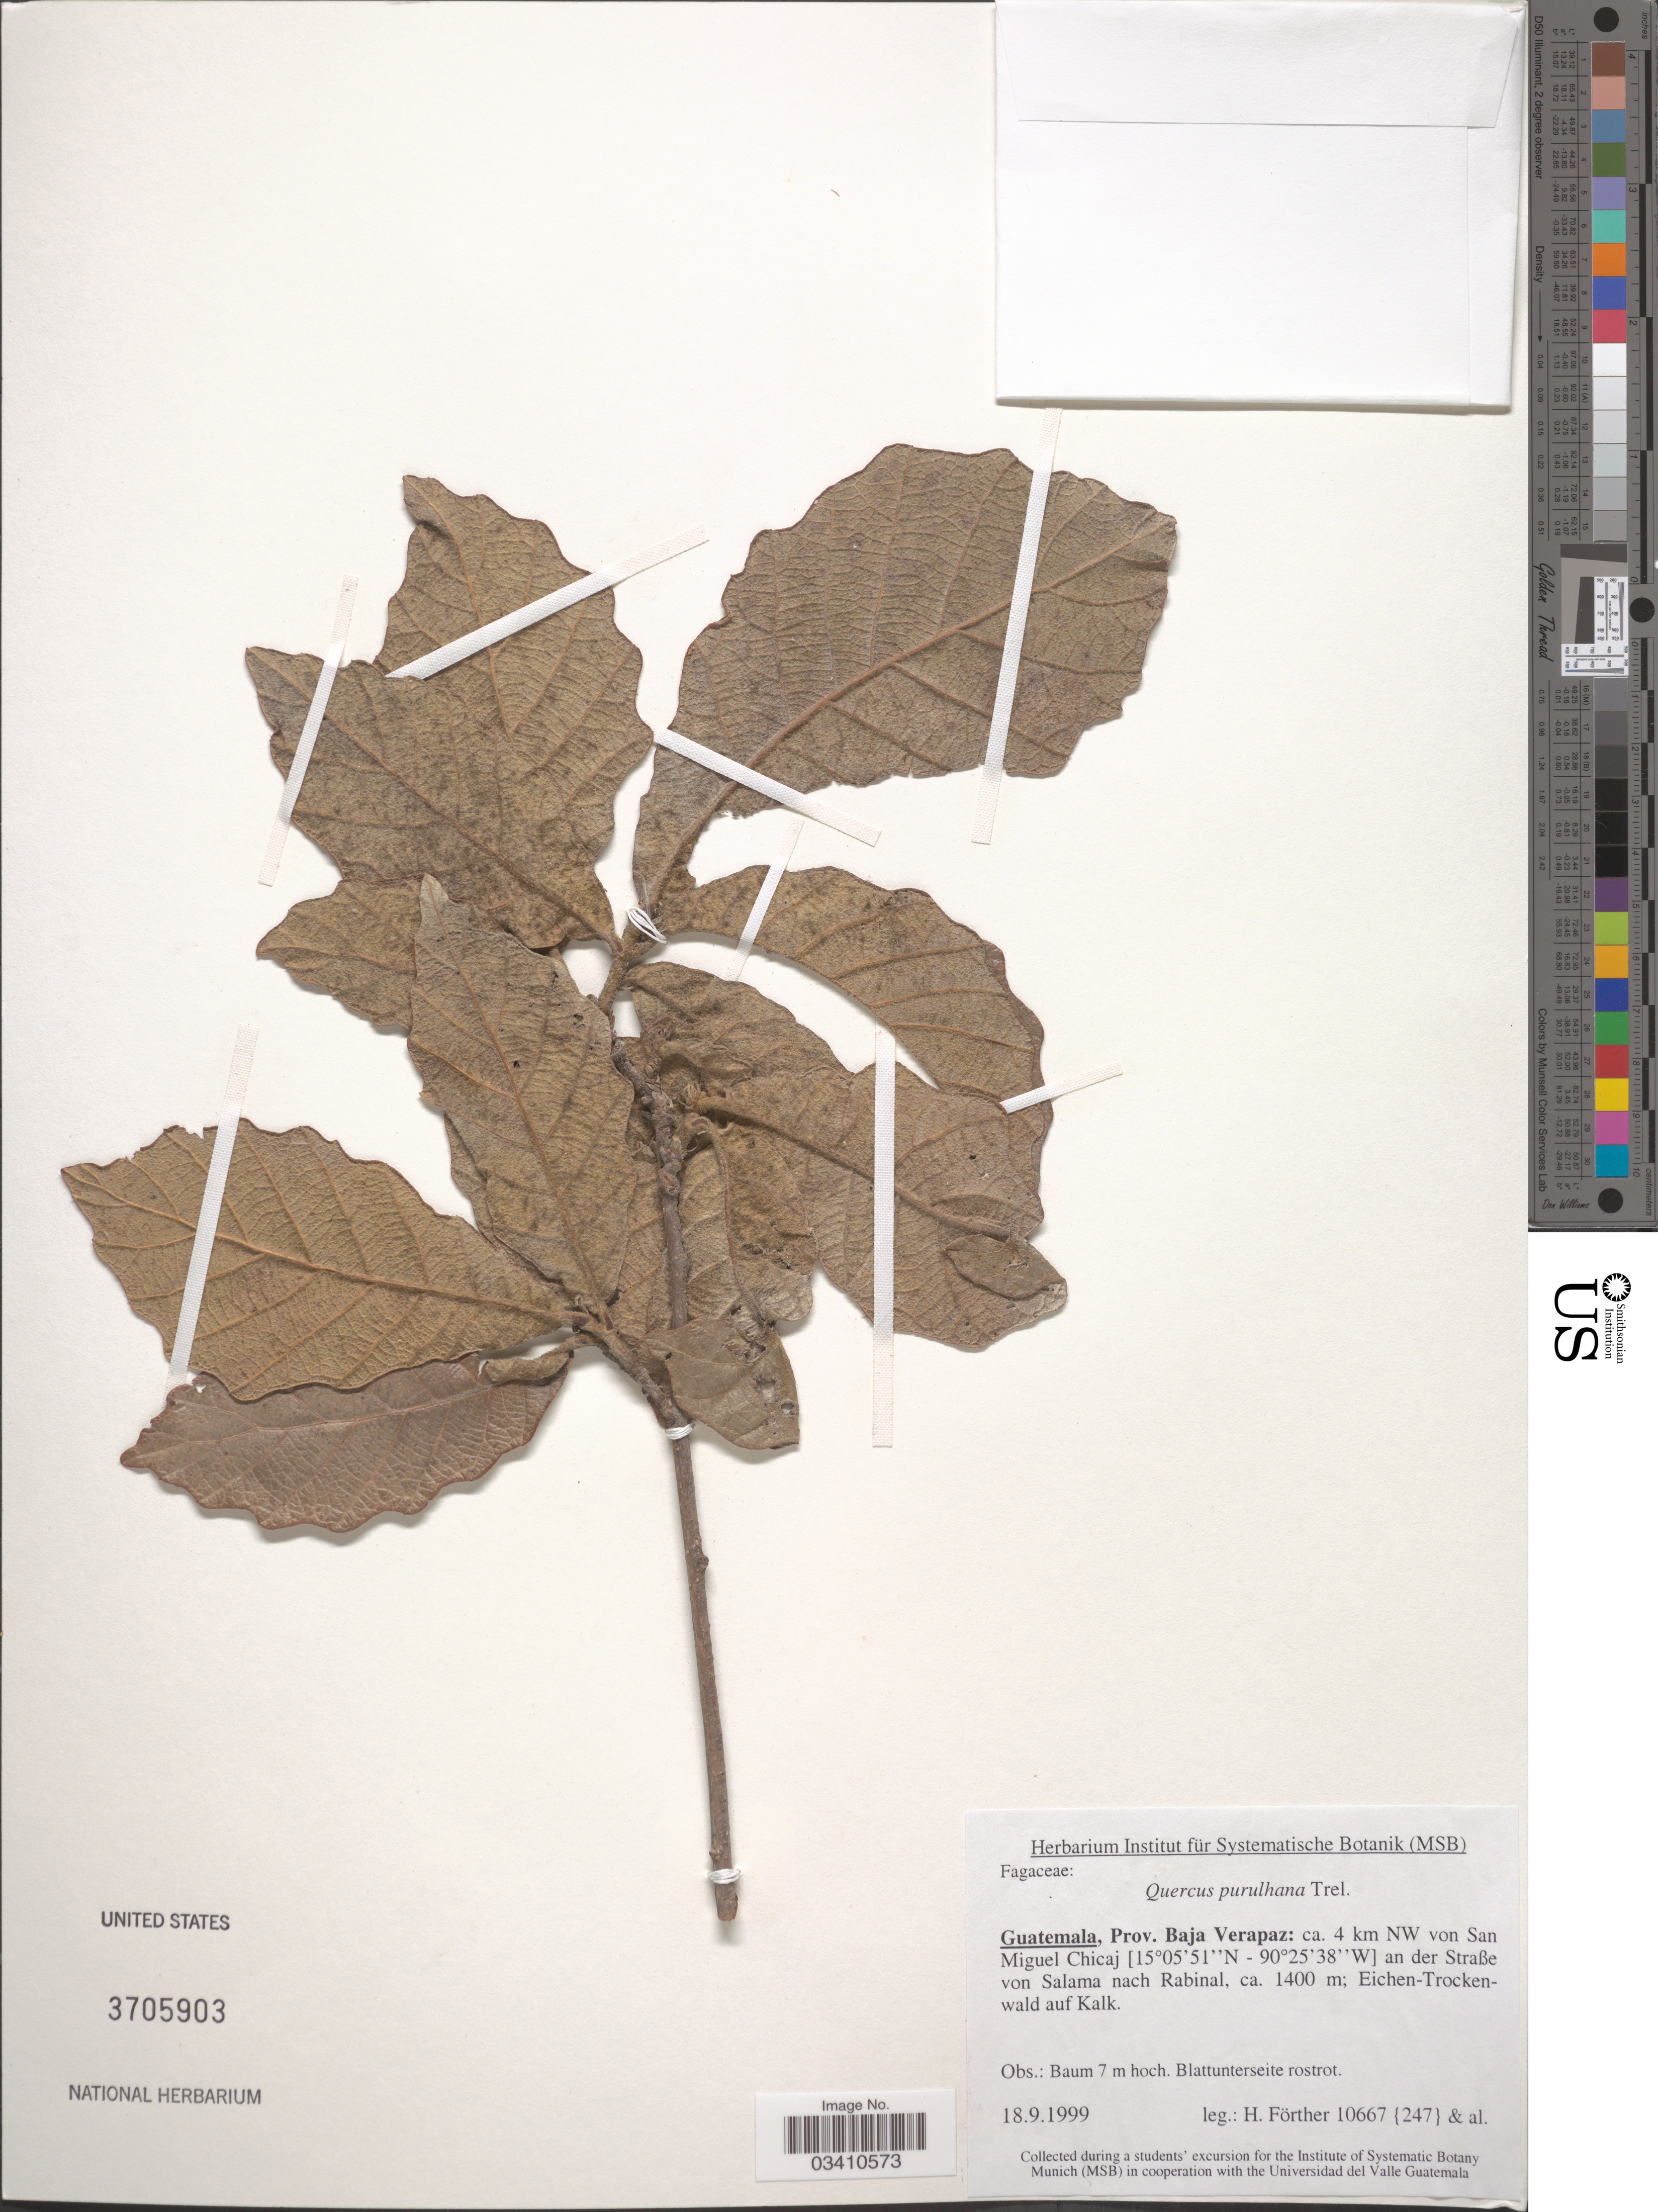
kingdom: Plantae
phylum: Tracheophyta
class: Magnoliopsida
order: Fagales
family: Fagaceae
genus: Quercus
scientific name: Quercus purulhana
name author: Trel.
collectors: H. Förther & et al.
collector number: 10667 {247}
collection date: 1999-09-18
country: Guatemala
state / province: Baja Verapaz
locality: Ca. 4 km NW von San Miguel Chicaj an der Straße von Salama nach Rabinal. Eichen-Trockenwald auf Kalk.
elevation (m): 1400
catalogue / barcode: US 3705903